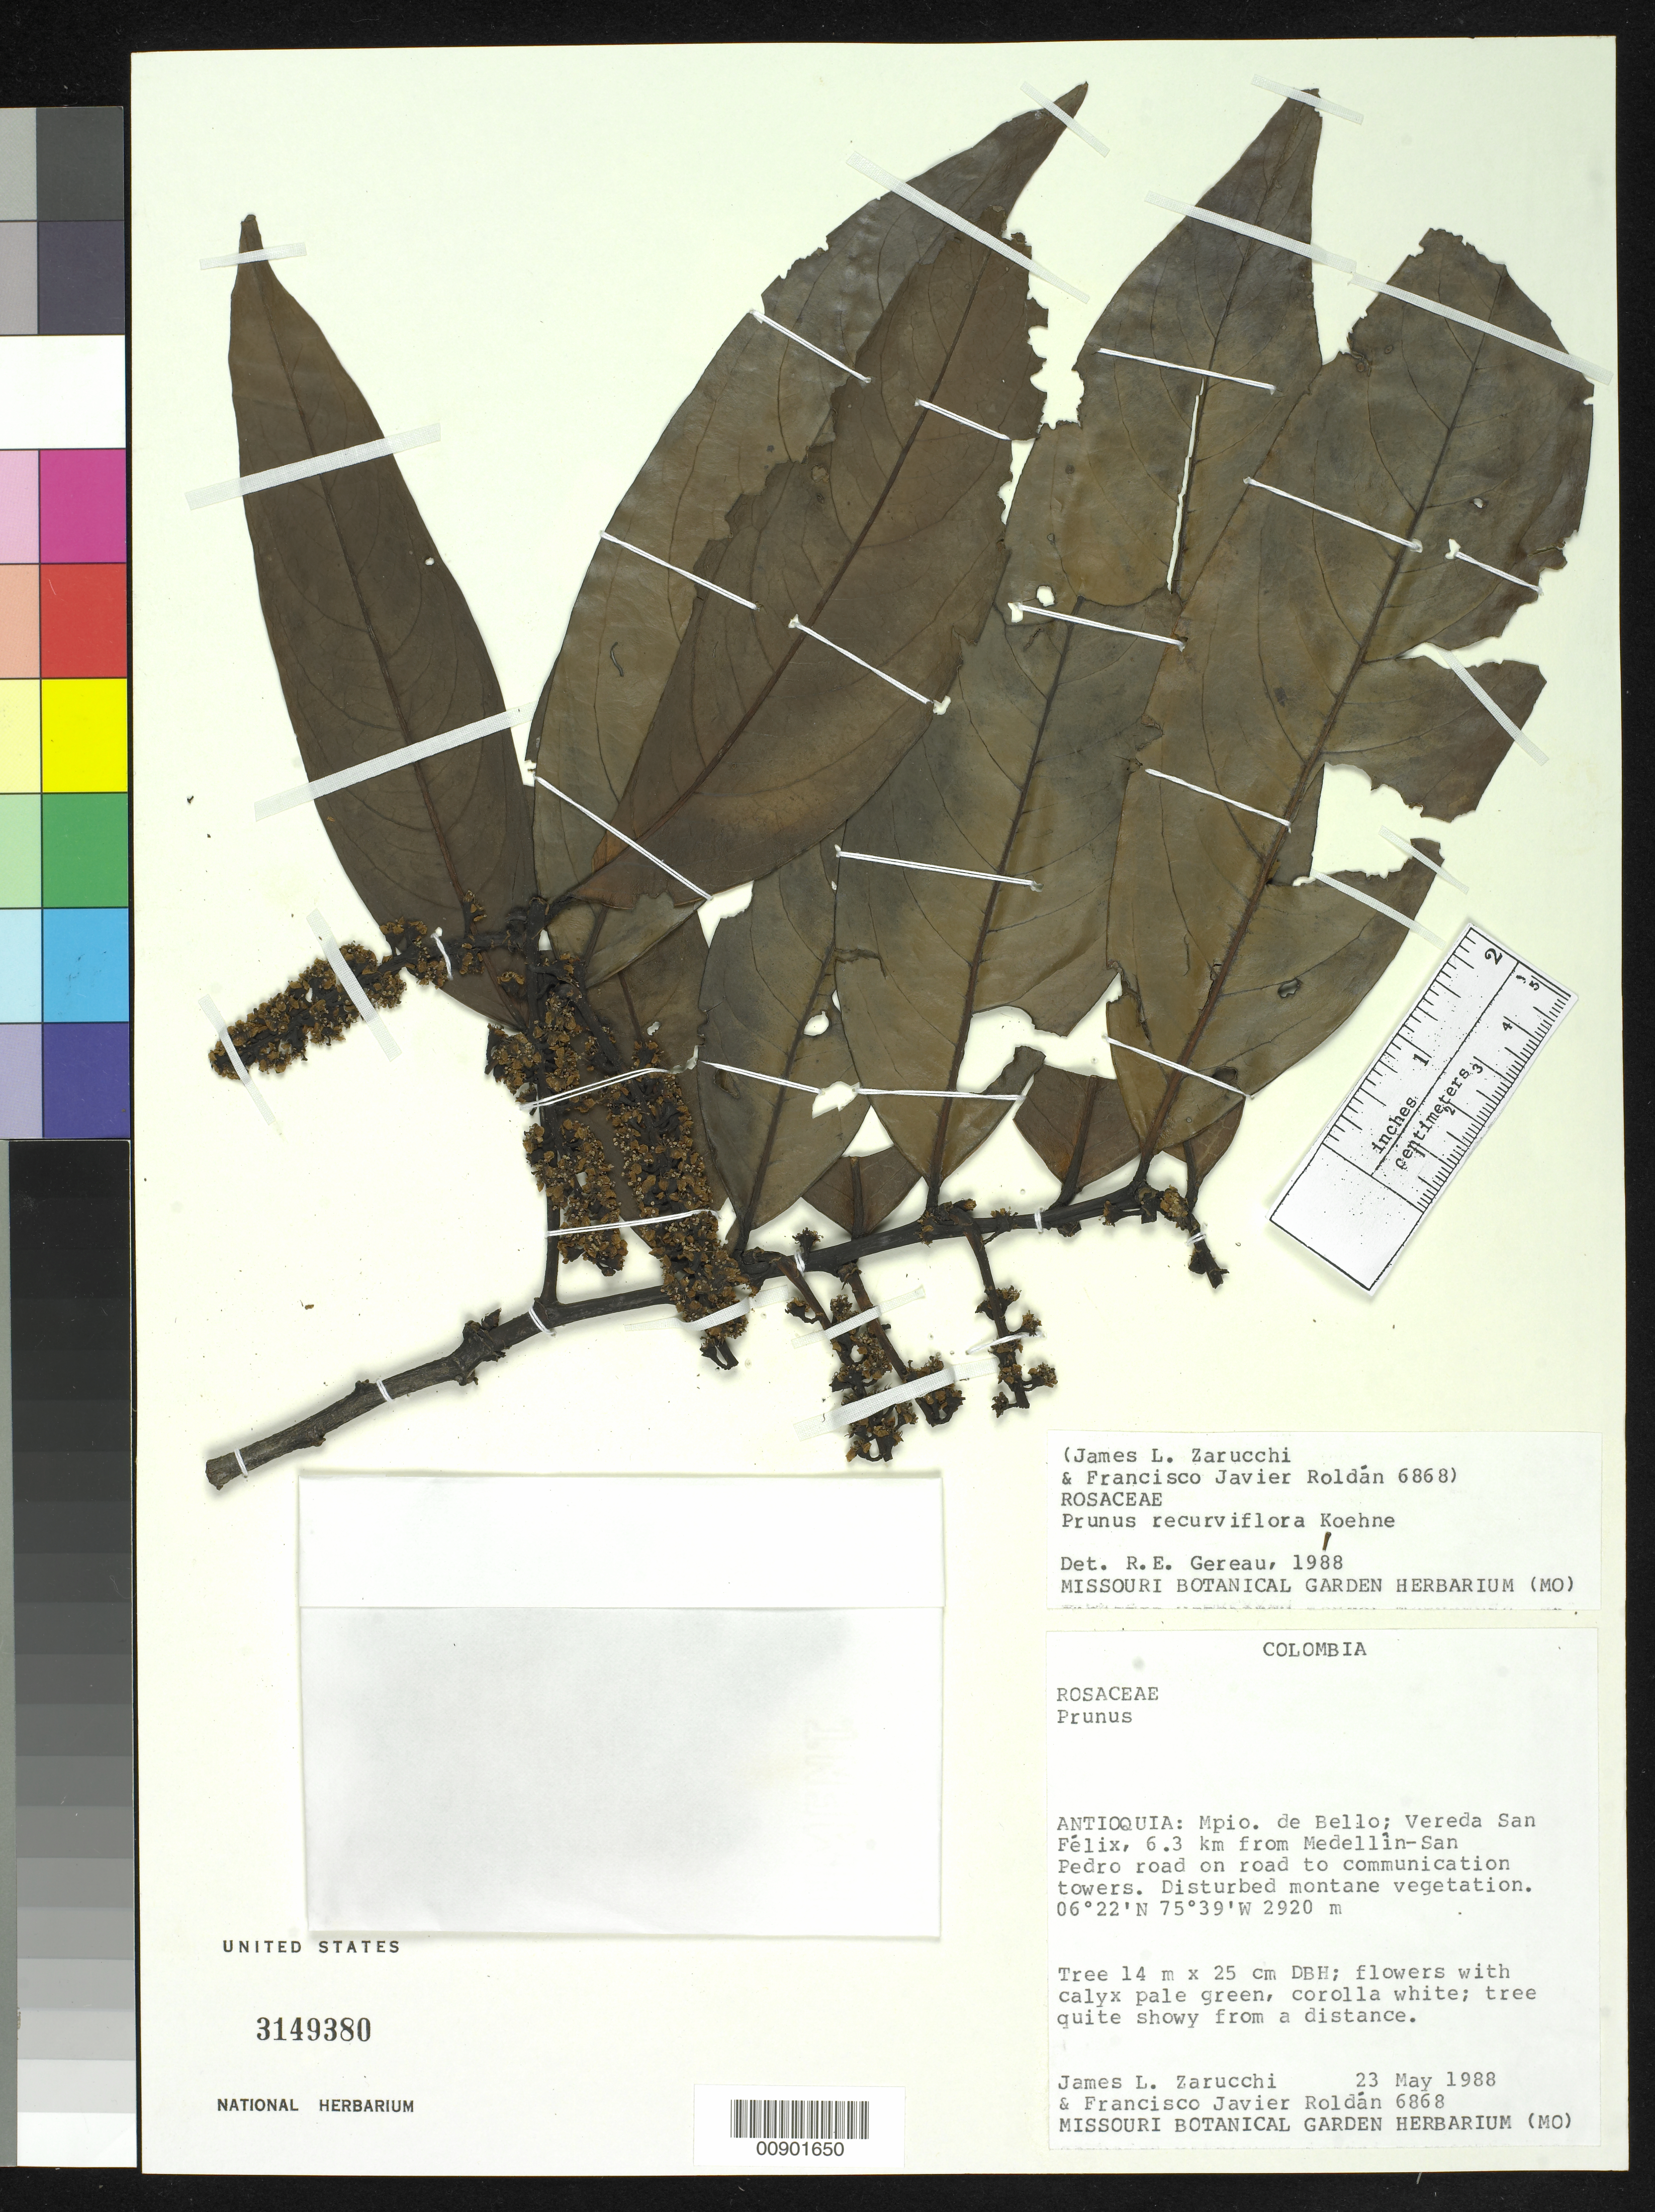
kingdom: Plantae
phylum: Tracheophyta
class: Magnoliopsida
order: Rosales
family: Rosaceae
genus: Prunus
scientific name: Prunus recurviflora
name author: Koehne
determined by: Gereau, R. E.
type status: Isoneotype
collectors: J. L. Zarucchi & F. J. Roldán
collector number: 6868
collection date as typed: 23 May 1988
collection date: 1988-05-23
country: Colombia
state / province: Antioquia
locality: Antioquia: Mpio. De Bello; vereda San Félix, 6.3 km from Medellín-San Pedro road on road to communication towers.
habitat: Disturbed montane vegetation.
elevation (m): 2920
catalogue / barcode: US 3149380